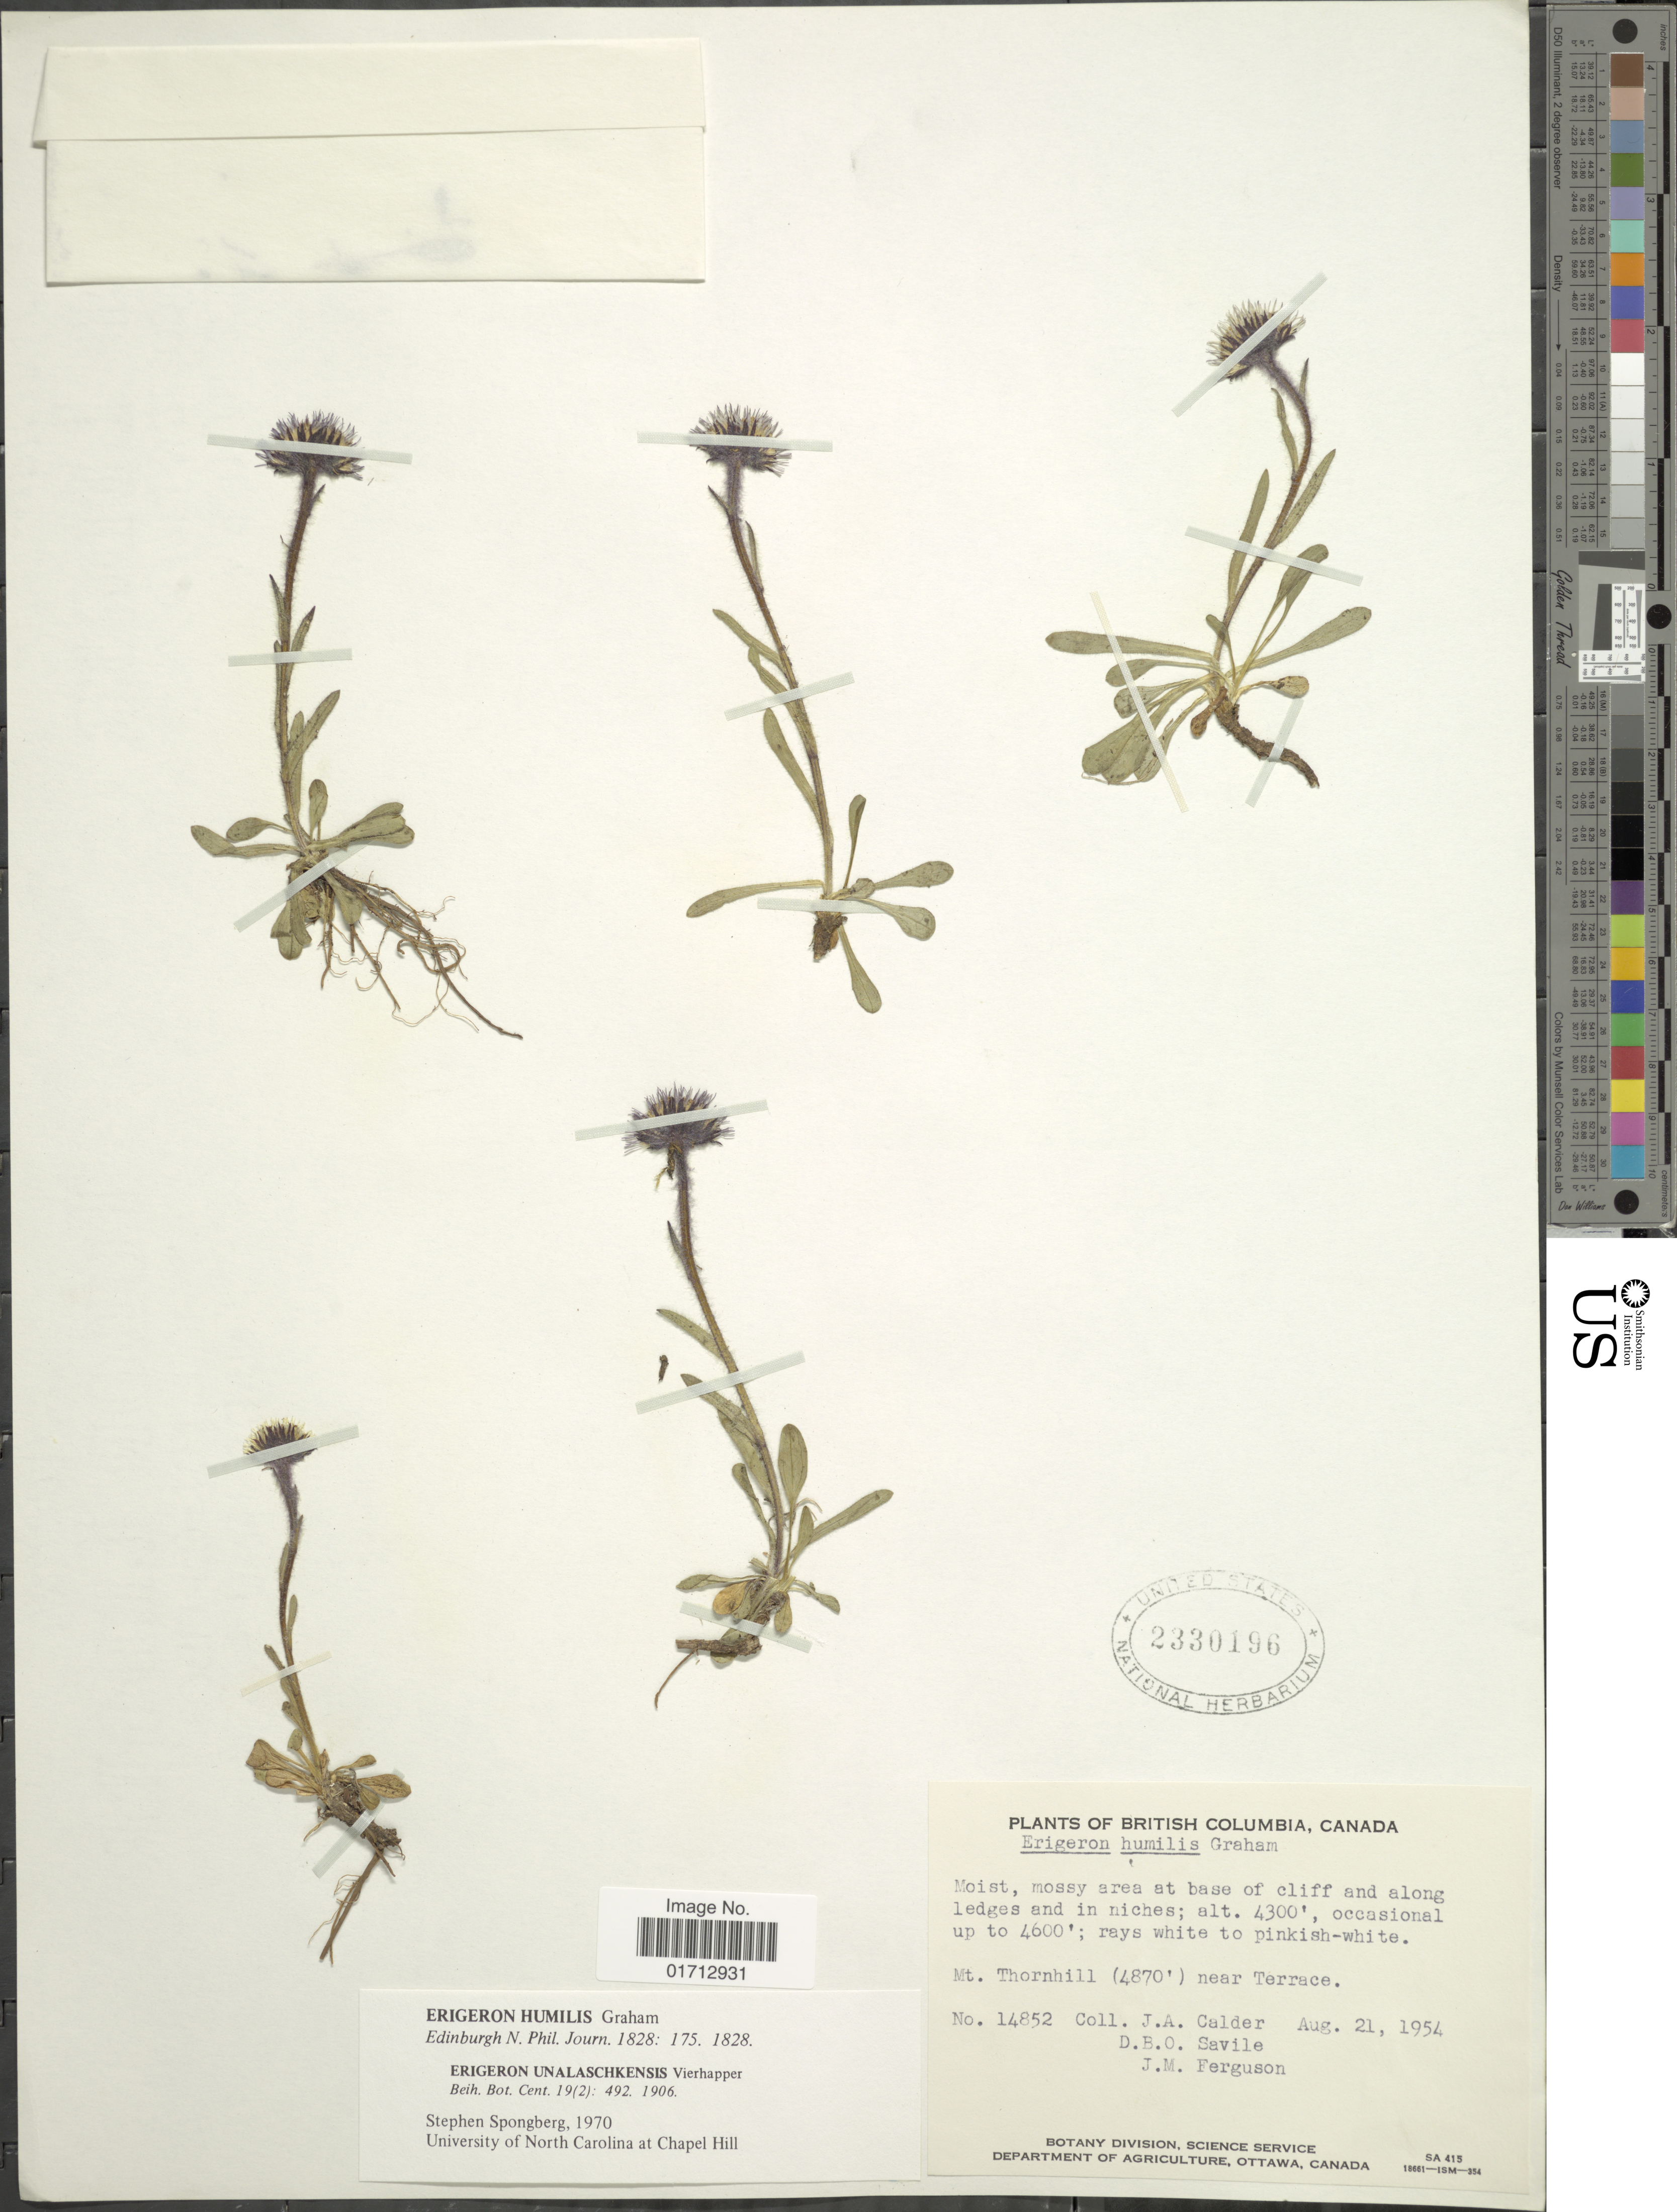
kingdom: Plantae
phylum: Tracheophyta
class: Magnoliopsida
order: Asterales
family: Asteraceae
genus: Erigeron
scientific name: Erigeron humilis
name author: Graham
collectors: J. A. Calder, D. Saville & J. M. Ferguson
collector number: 14852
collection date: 1954-08-21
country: Canada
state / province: British Columbia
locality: Mt. Thornhil, near Terrace.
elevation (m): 1402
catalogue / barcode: US 2330196